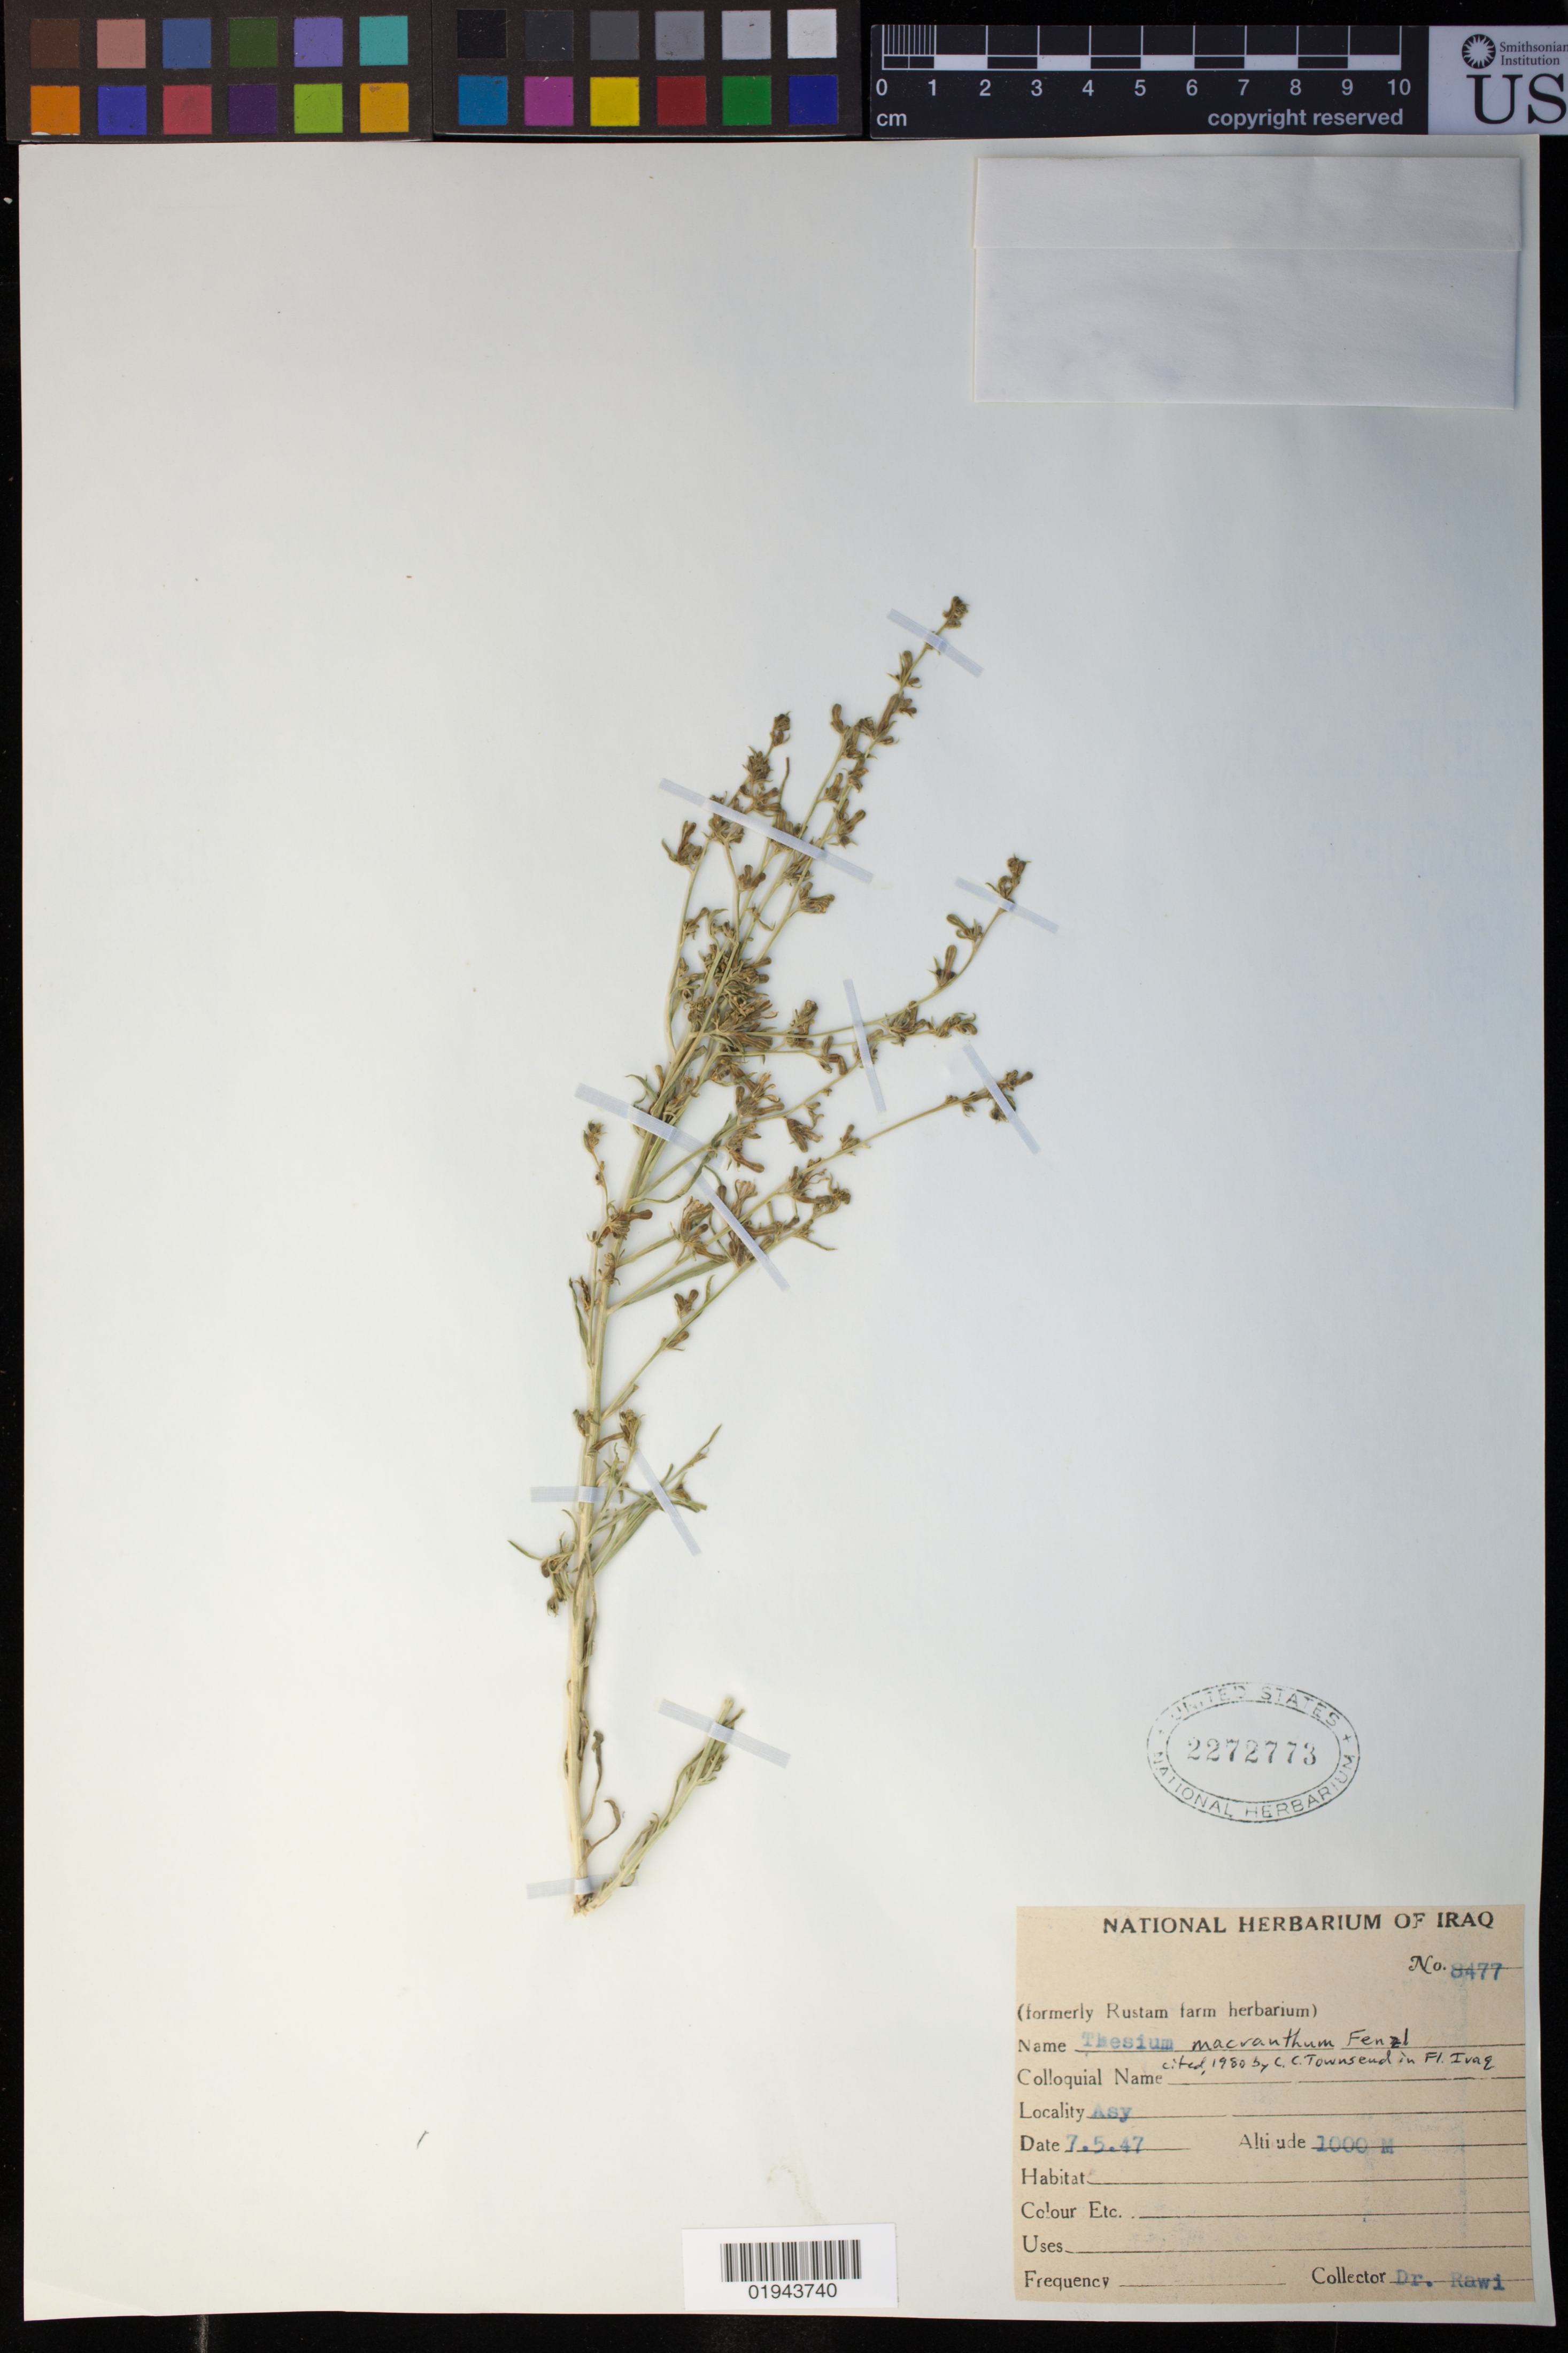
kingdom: Plantae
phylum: Tracheophyta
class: Magnoliopsida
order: Santalales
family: Thesiaceae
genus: Thesium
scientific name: Thesium macranthum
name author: C. Presl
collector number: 8477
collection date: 1947-05-07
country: Israel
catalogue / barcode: US 2272773